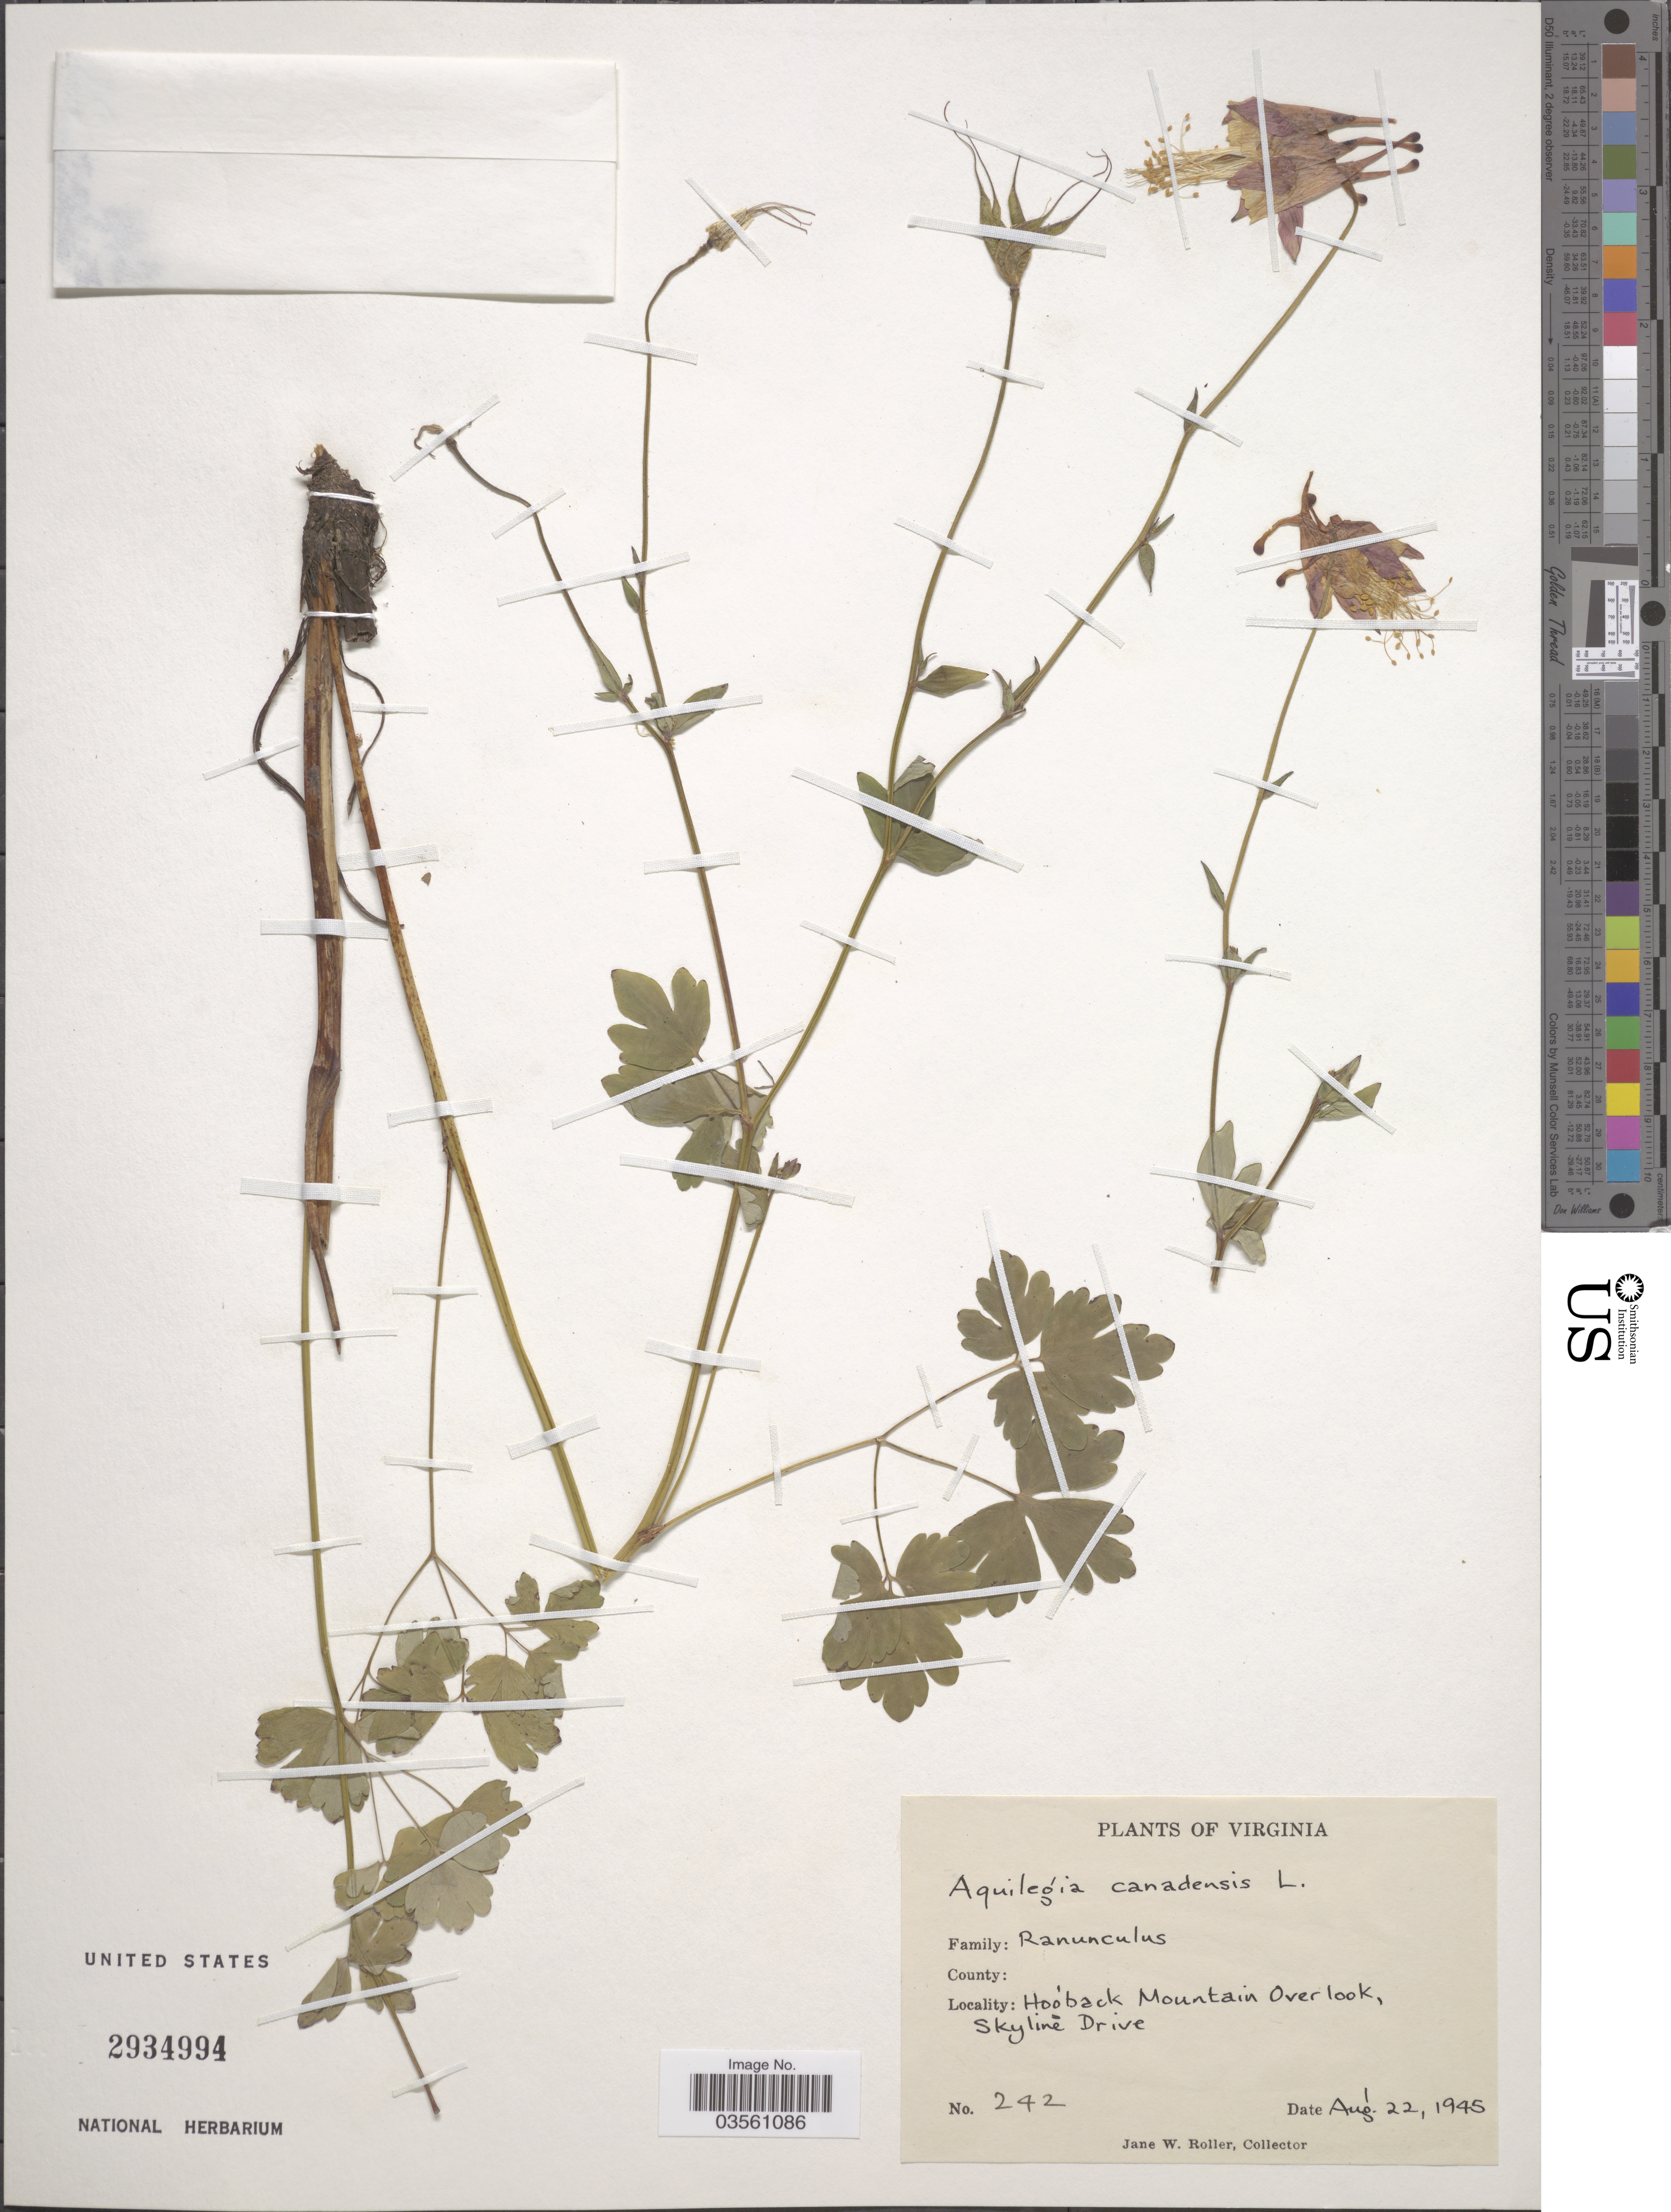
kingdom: Plantae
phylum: Tracheophyta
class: Magnoliopsida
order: Ranunculales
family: Ranunculaceae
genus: Aquilegia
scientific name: Aquilegia canadensis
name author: L.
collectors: J. W. Roller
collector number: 242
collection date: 1945-08-22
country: United States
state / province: Virginia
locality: Hoo'back Mountain Overlook, Skyline Drive.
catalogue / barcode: US 2934994